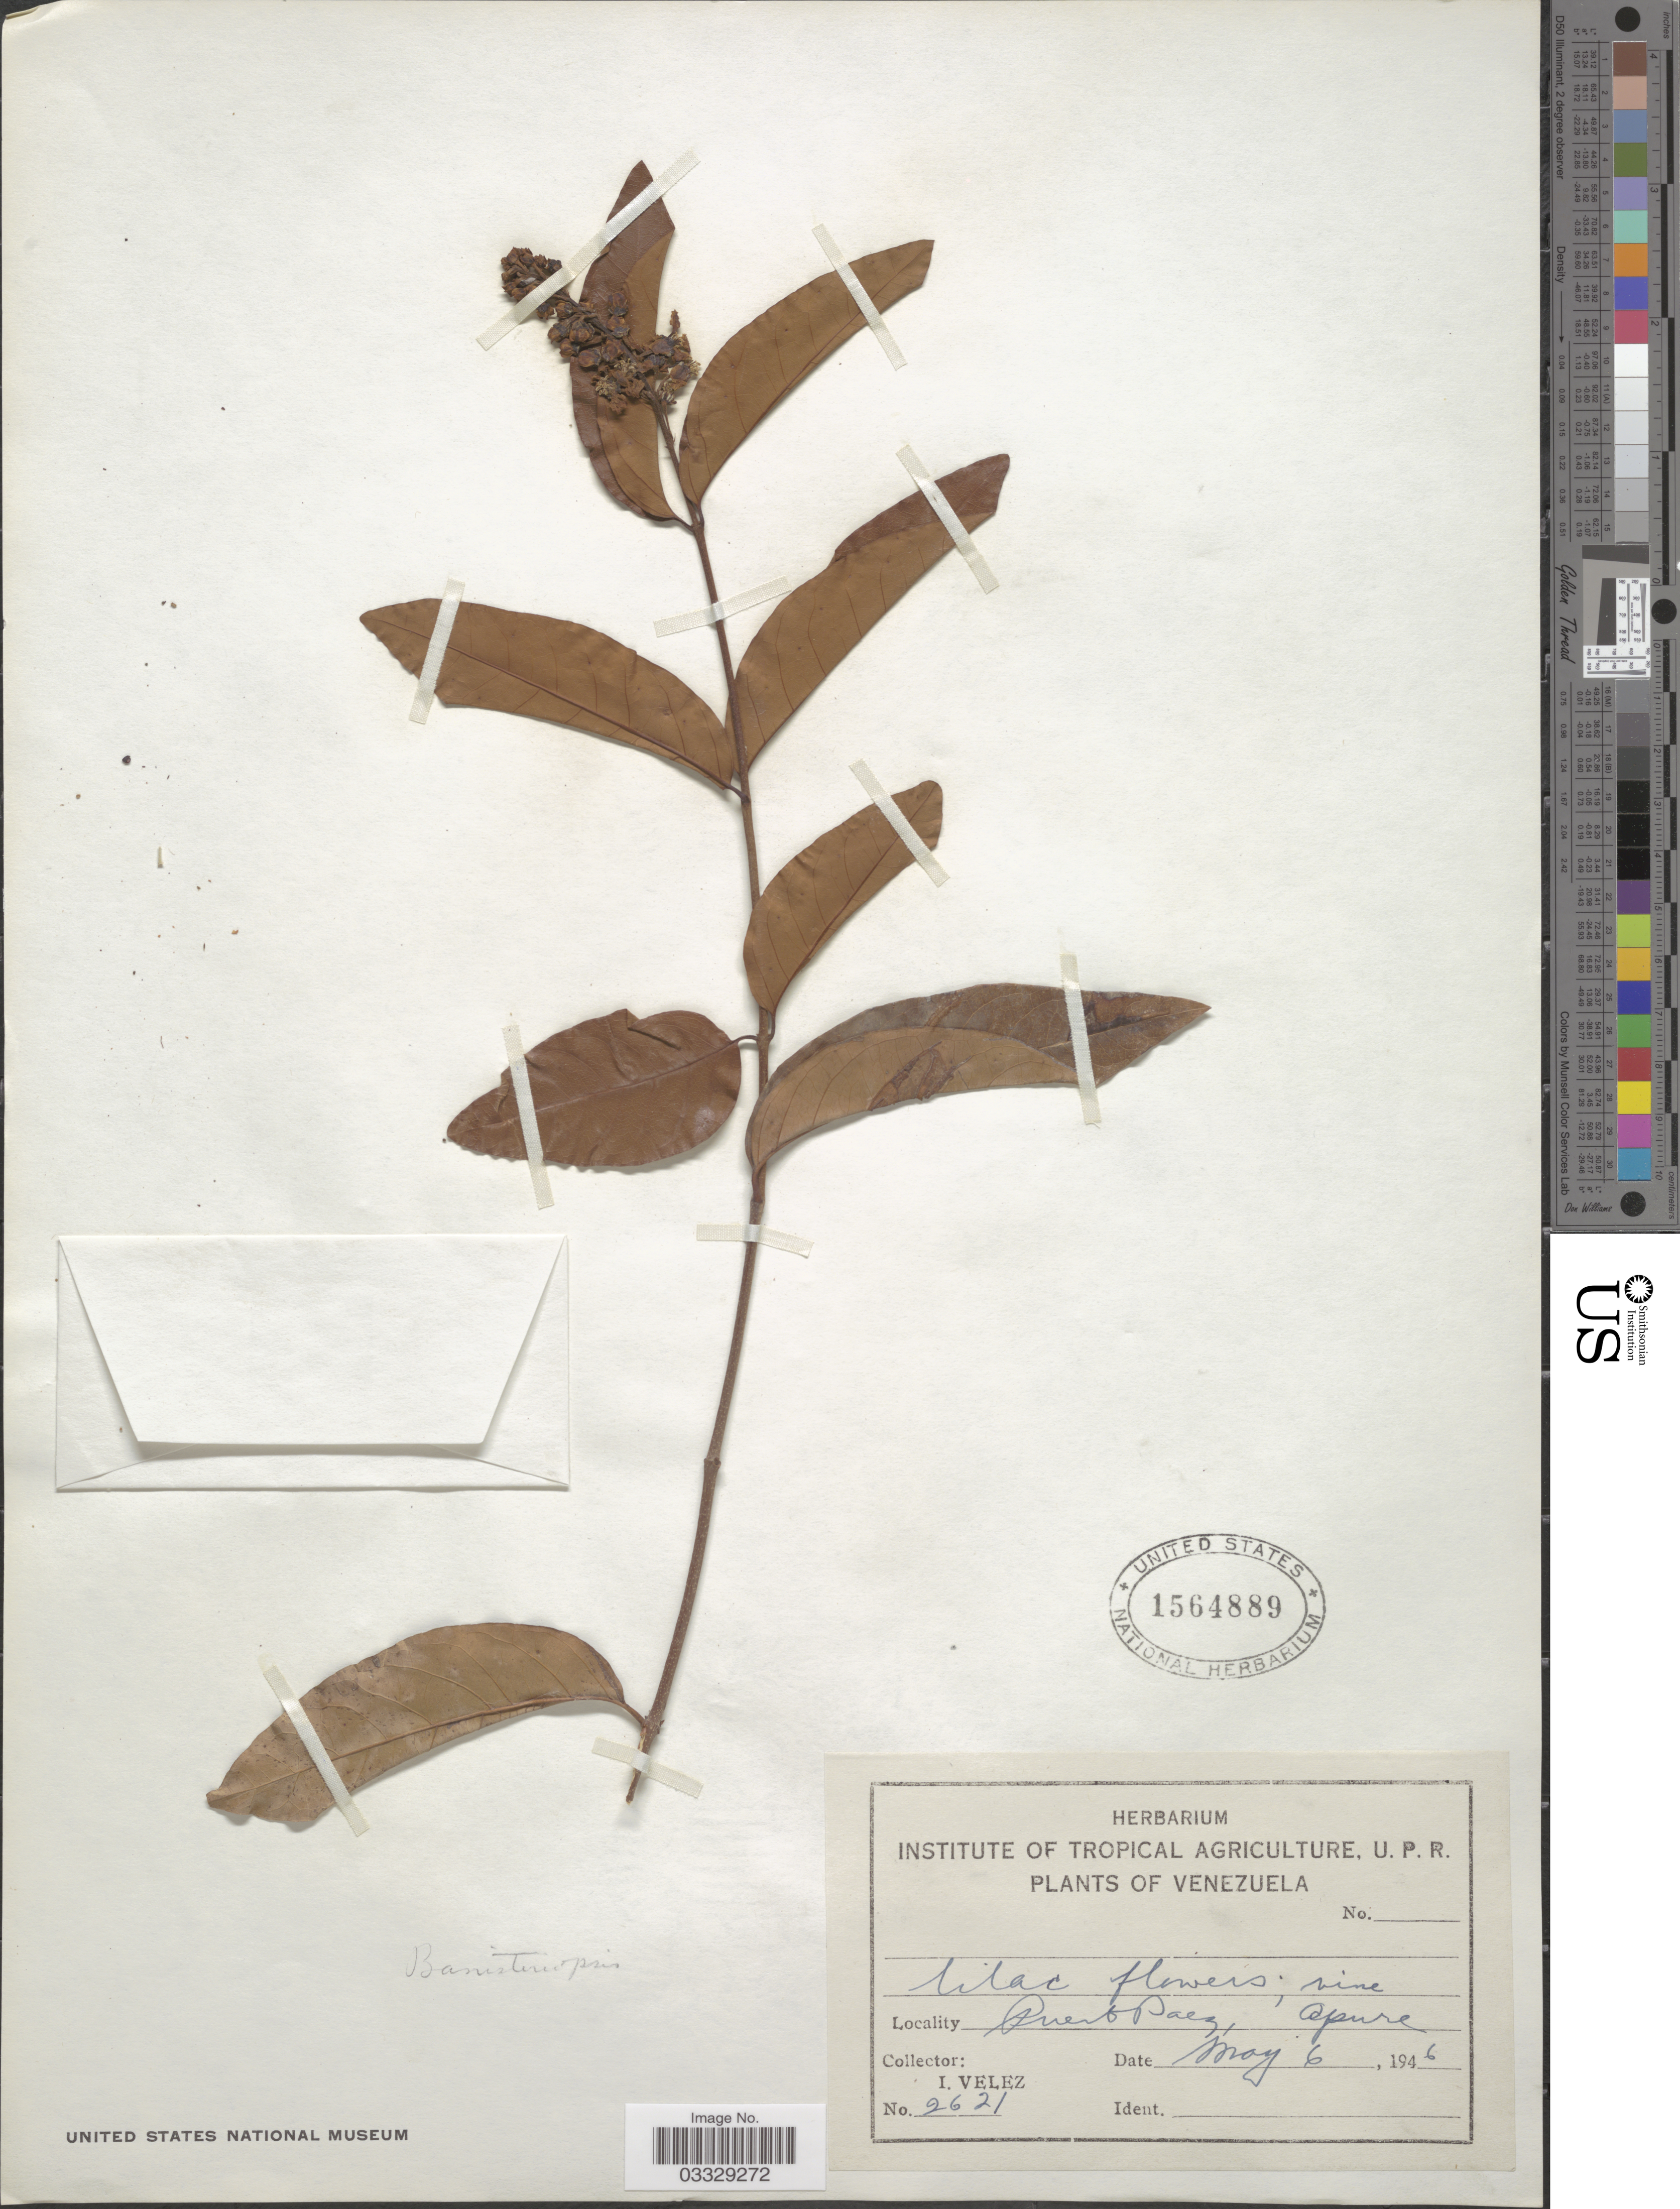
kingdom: Plantae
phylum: Tracheophyta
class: Magnoliopsida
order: Malpighiales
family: Malpighiaceae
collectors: I. Velez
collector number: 2621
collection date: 1946-05-06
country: Venezuela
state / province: Apure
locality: Puerto Paez.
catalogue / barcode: US 1564889